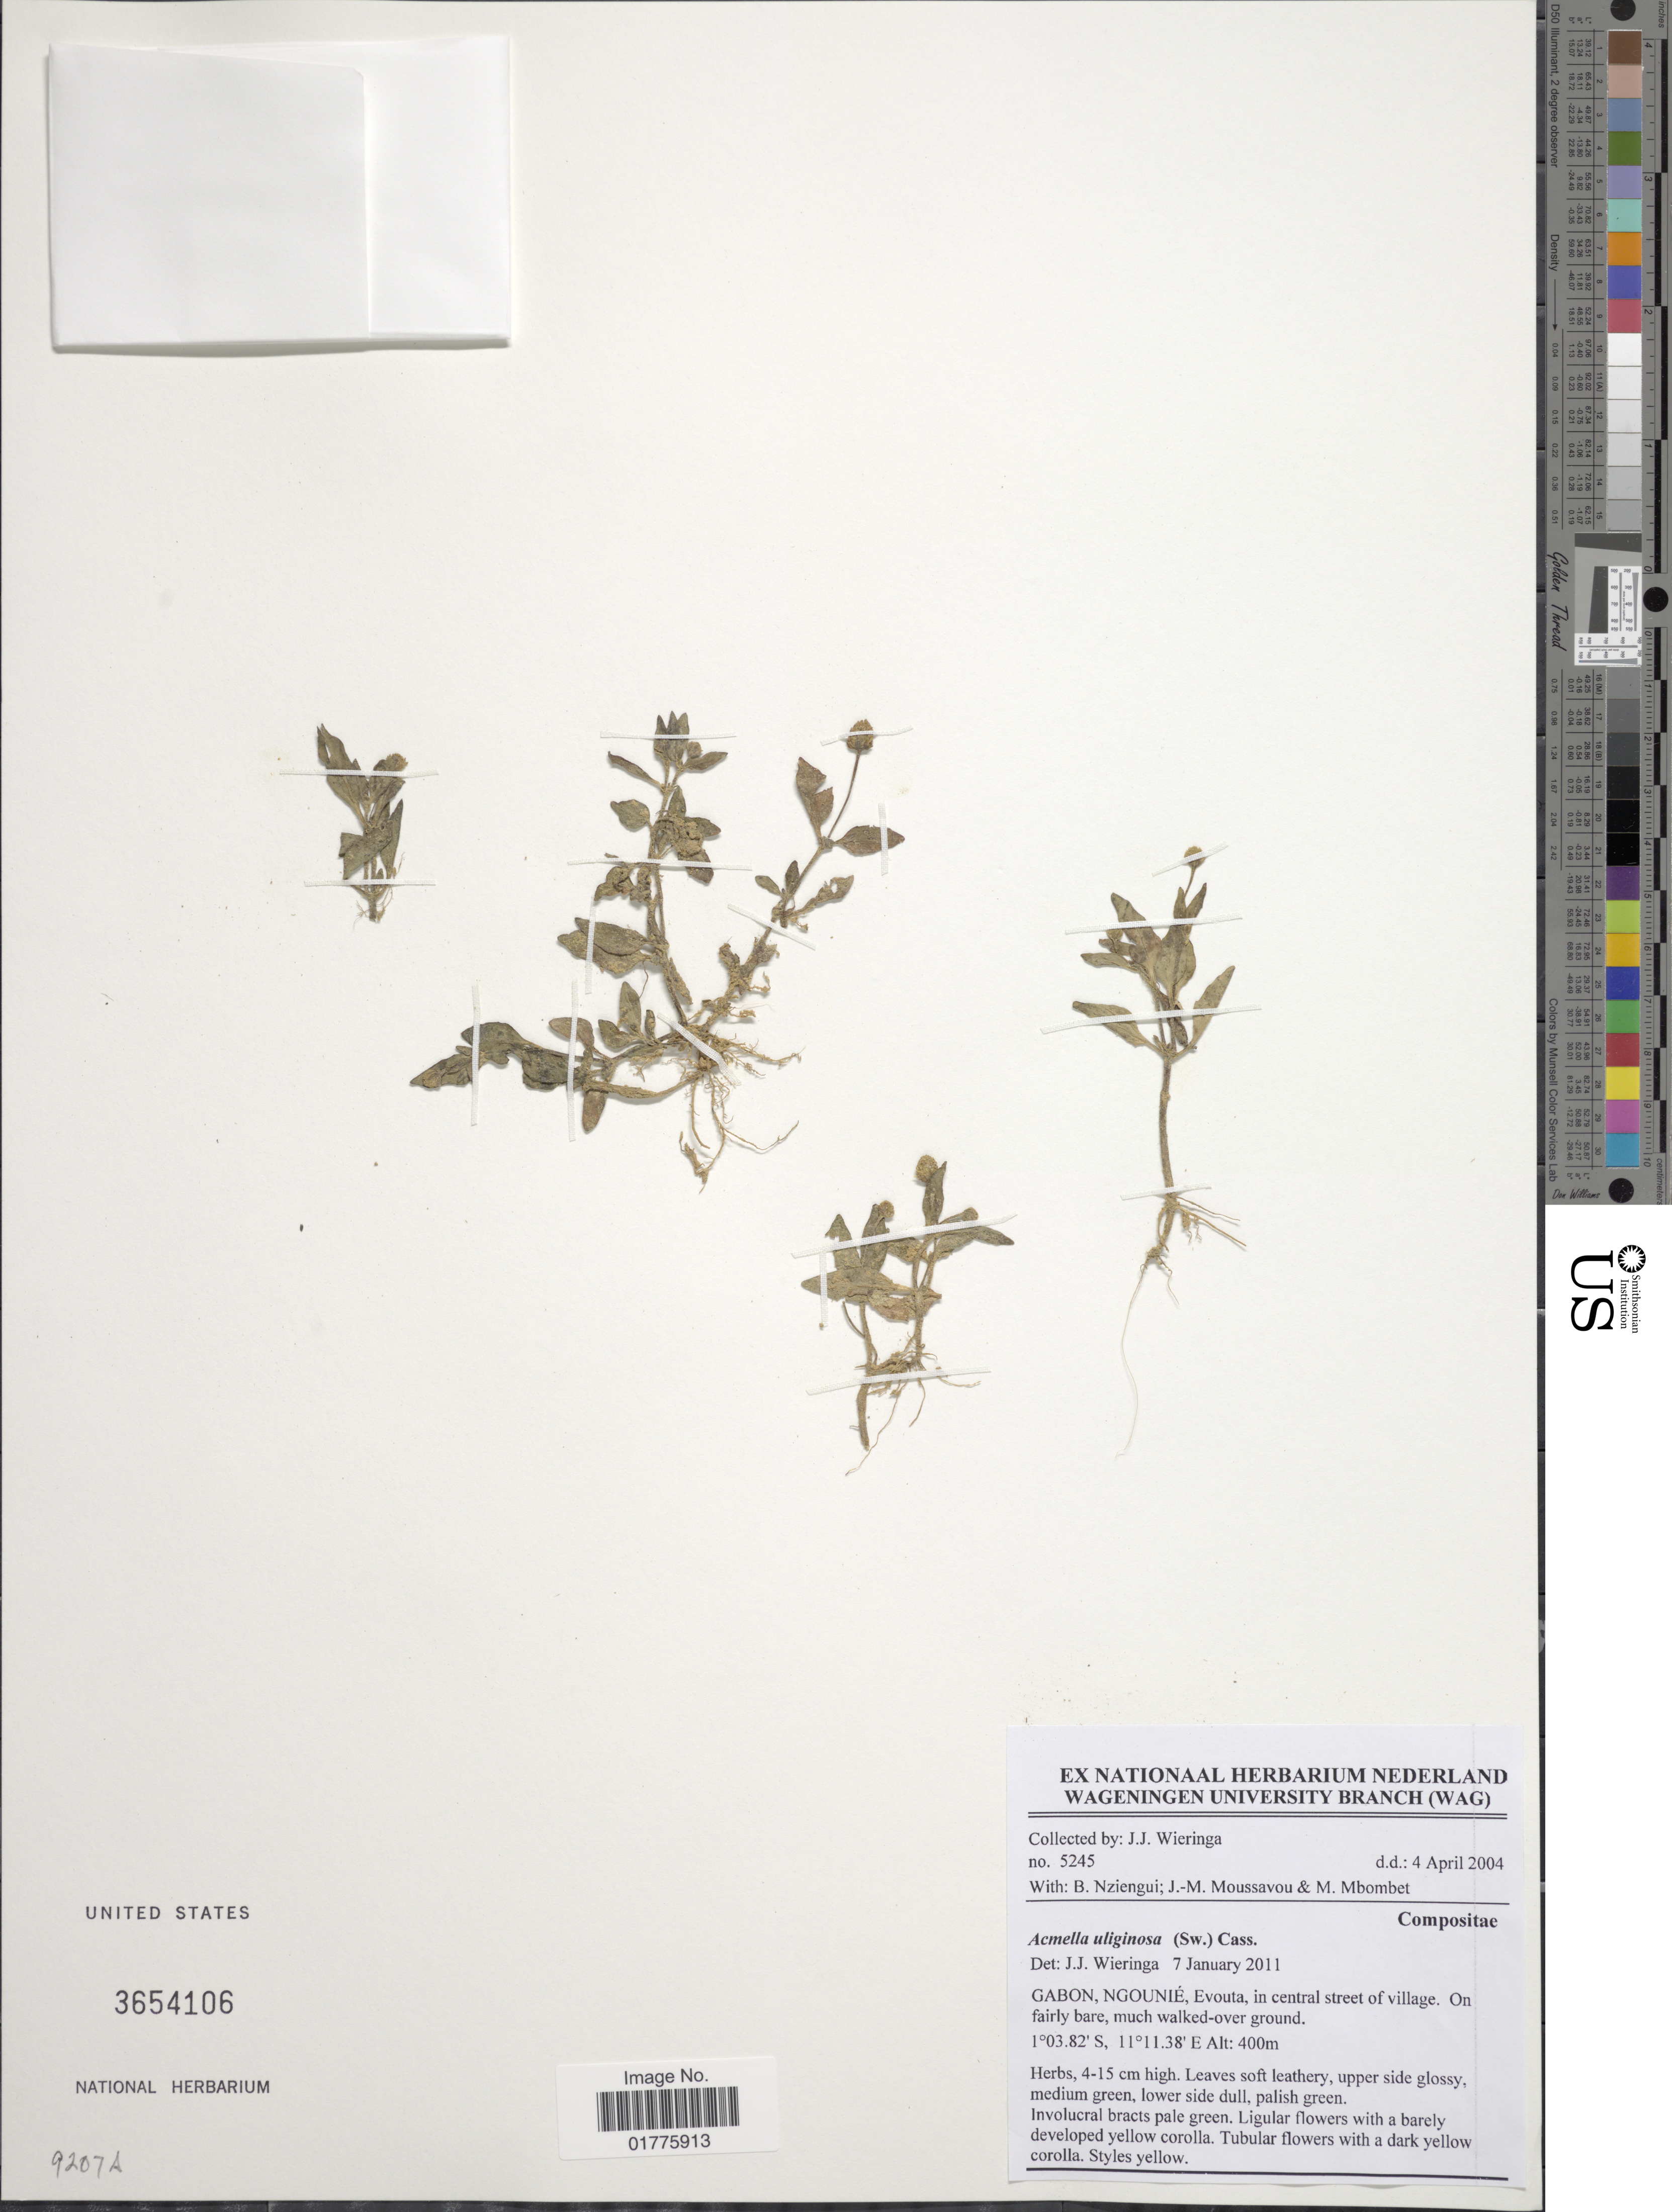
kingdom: Plantae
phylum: Tracheophyta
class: Magnoliopsida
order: Asterales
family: Asteraceae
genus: Acmella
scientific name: Acmella uliginosa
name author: (Sw.) Cass.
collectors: J. Wieringa, B. Nziengui, J. Moussavou & M. Mbombet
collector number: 5245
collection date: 2004-04-04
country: Gabon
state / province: Ngounie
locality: Evouta, in central street of village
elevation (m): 400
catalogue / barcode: US 3654106